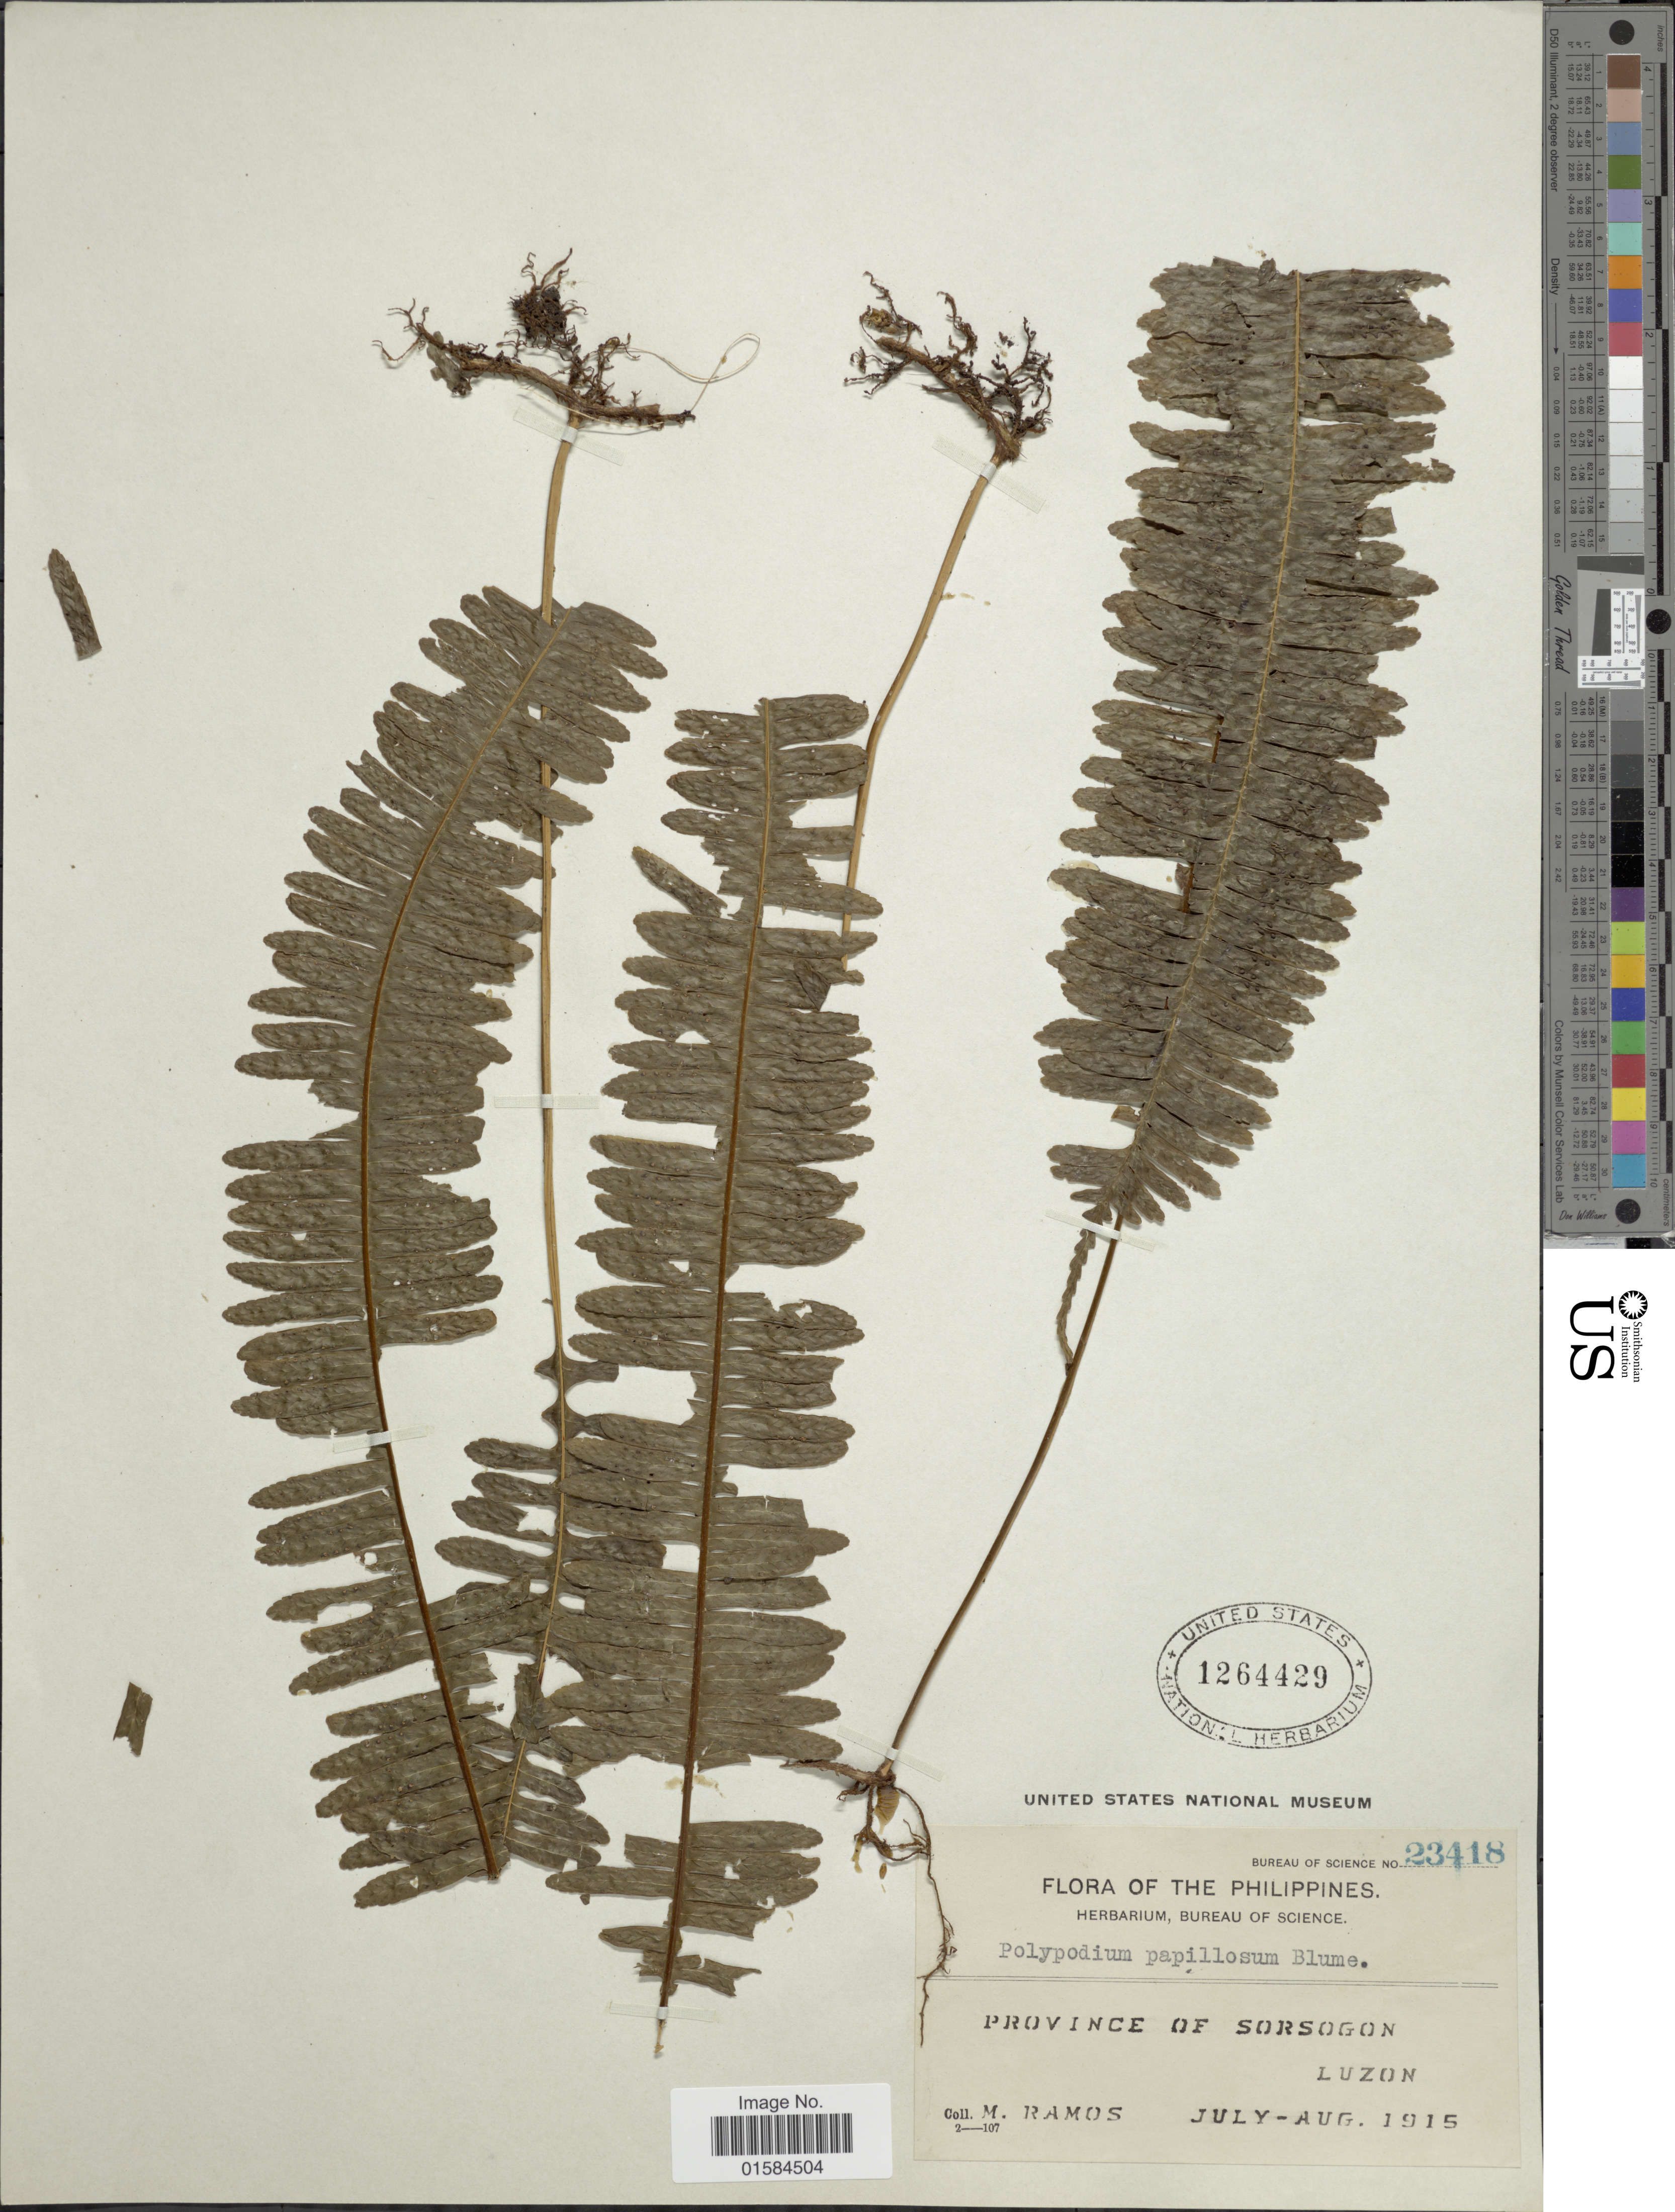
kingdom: Plantae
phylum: Tracheophyta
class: Polypodiopsida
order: Polypodiales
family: Polypodiaceae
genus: Thylacopteris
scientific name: Thylacopteris papillosa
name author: (Blume) Kunze ex J. Sm.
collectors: M. Ramos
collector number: Bureau of Science 23418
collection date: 1915-07/1915-08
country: Philippines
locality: Province of Sorsogon, Luzon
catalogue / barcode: US 1264429